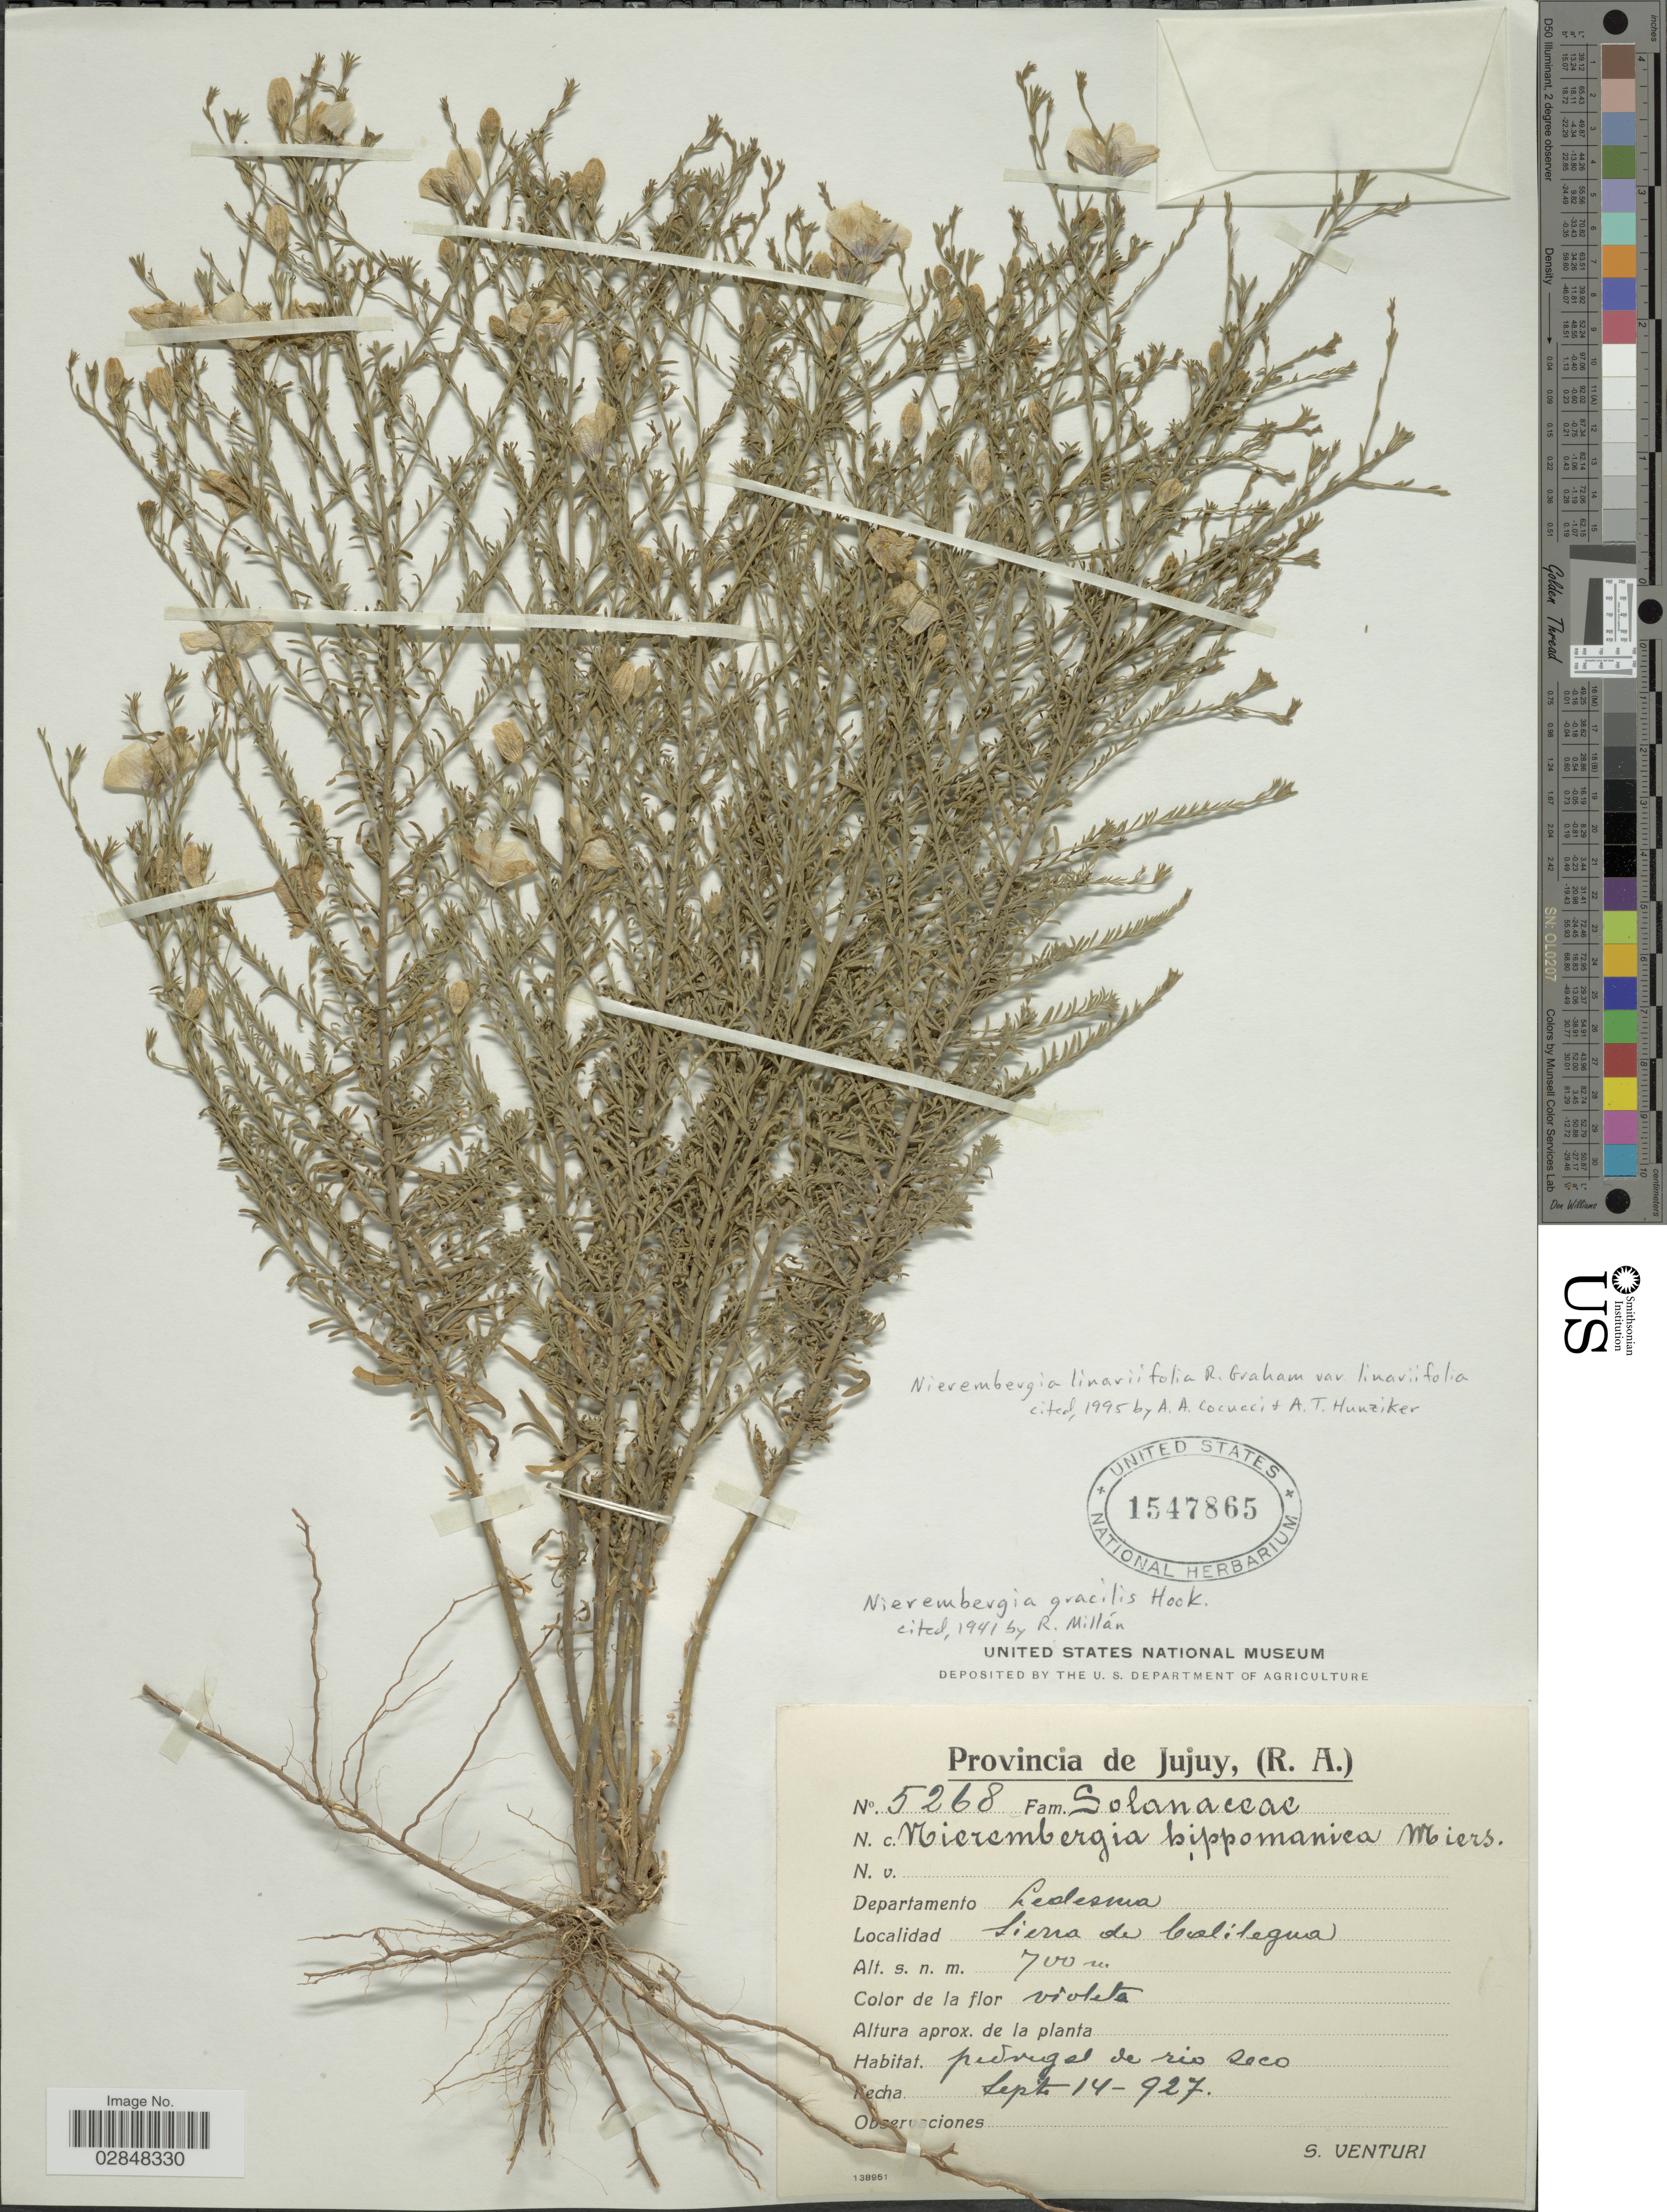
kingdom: Plantae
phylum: Tracheophyta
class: Magnoliopsida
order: Solanales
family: Solanaceae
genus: Nierembergia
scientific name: Nierembergia linariifolia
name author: Graham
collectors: S. Venturi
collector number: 5268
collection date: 1927-09-14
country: Argentina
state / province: Jujuy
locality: Departamento Ledesma. Sierra de Calilegua.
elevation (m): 700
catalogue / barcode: US 1547865